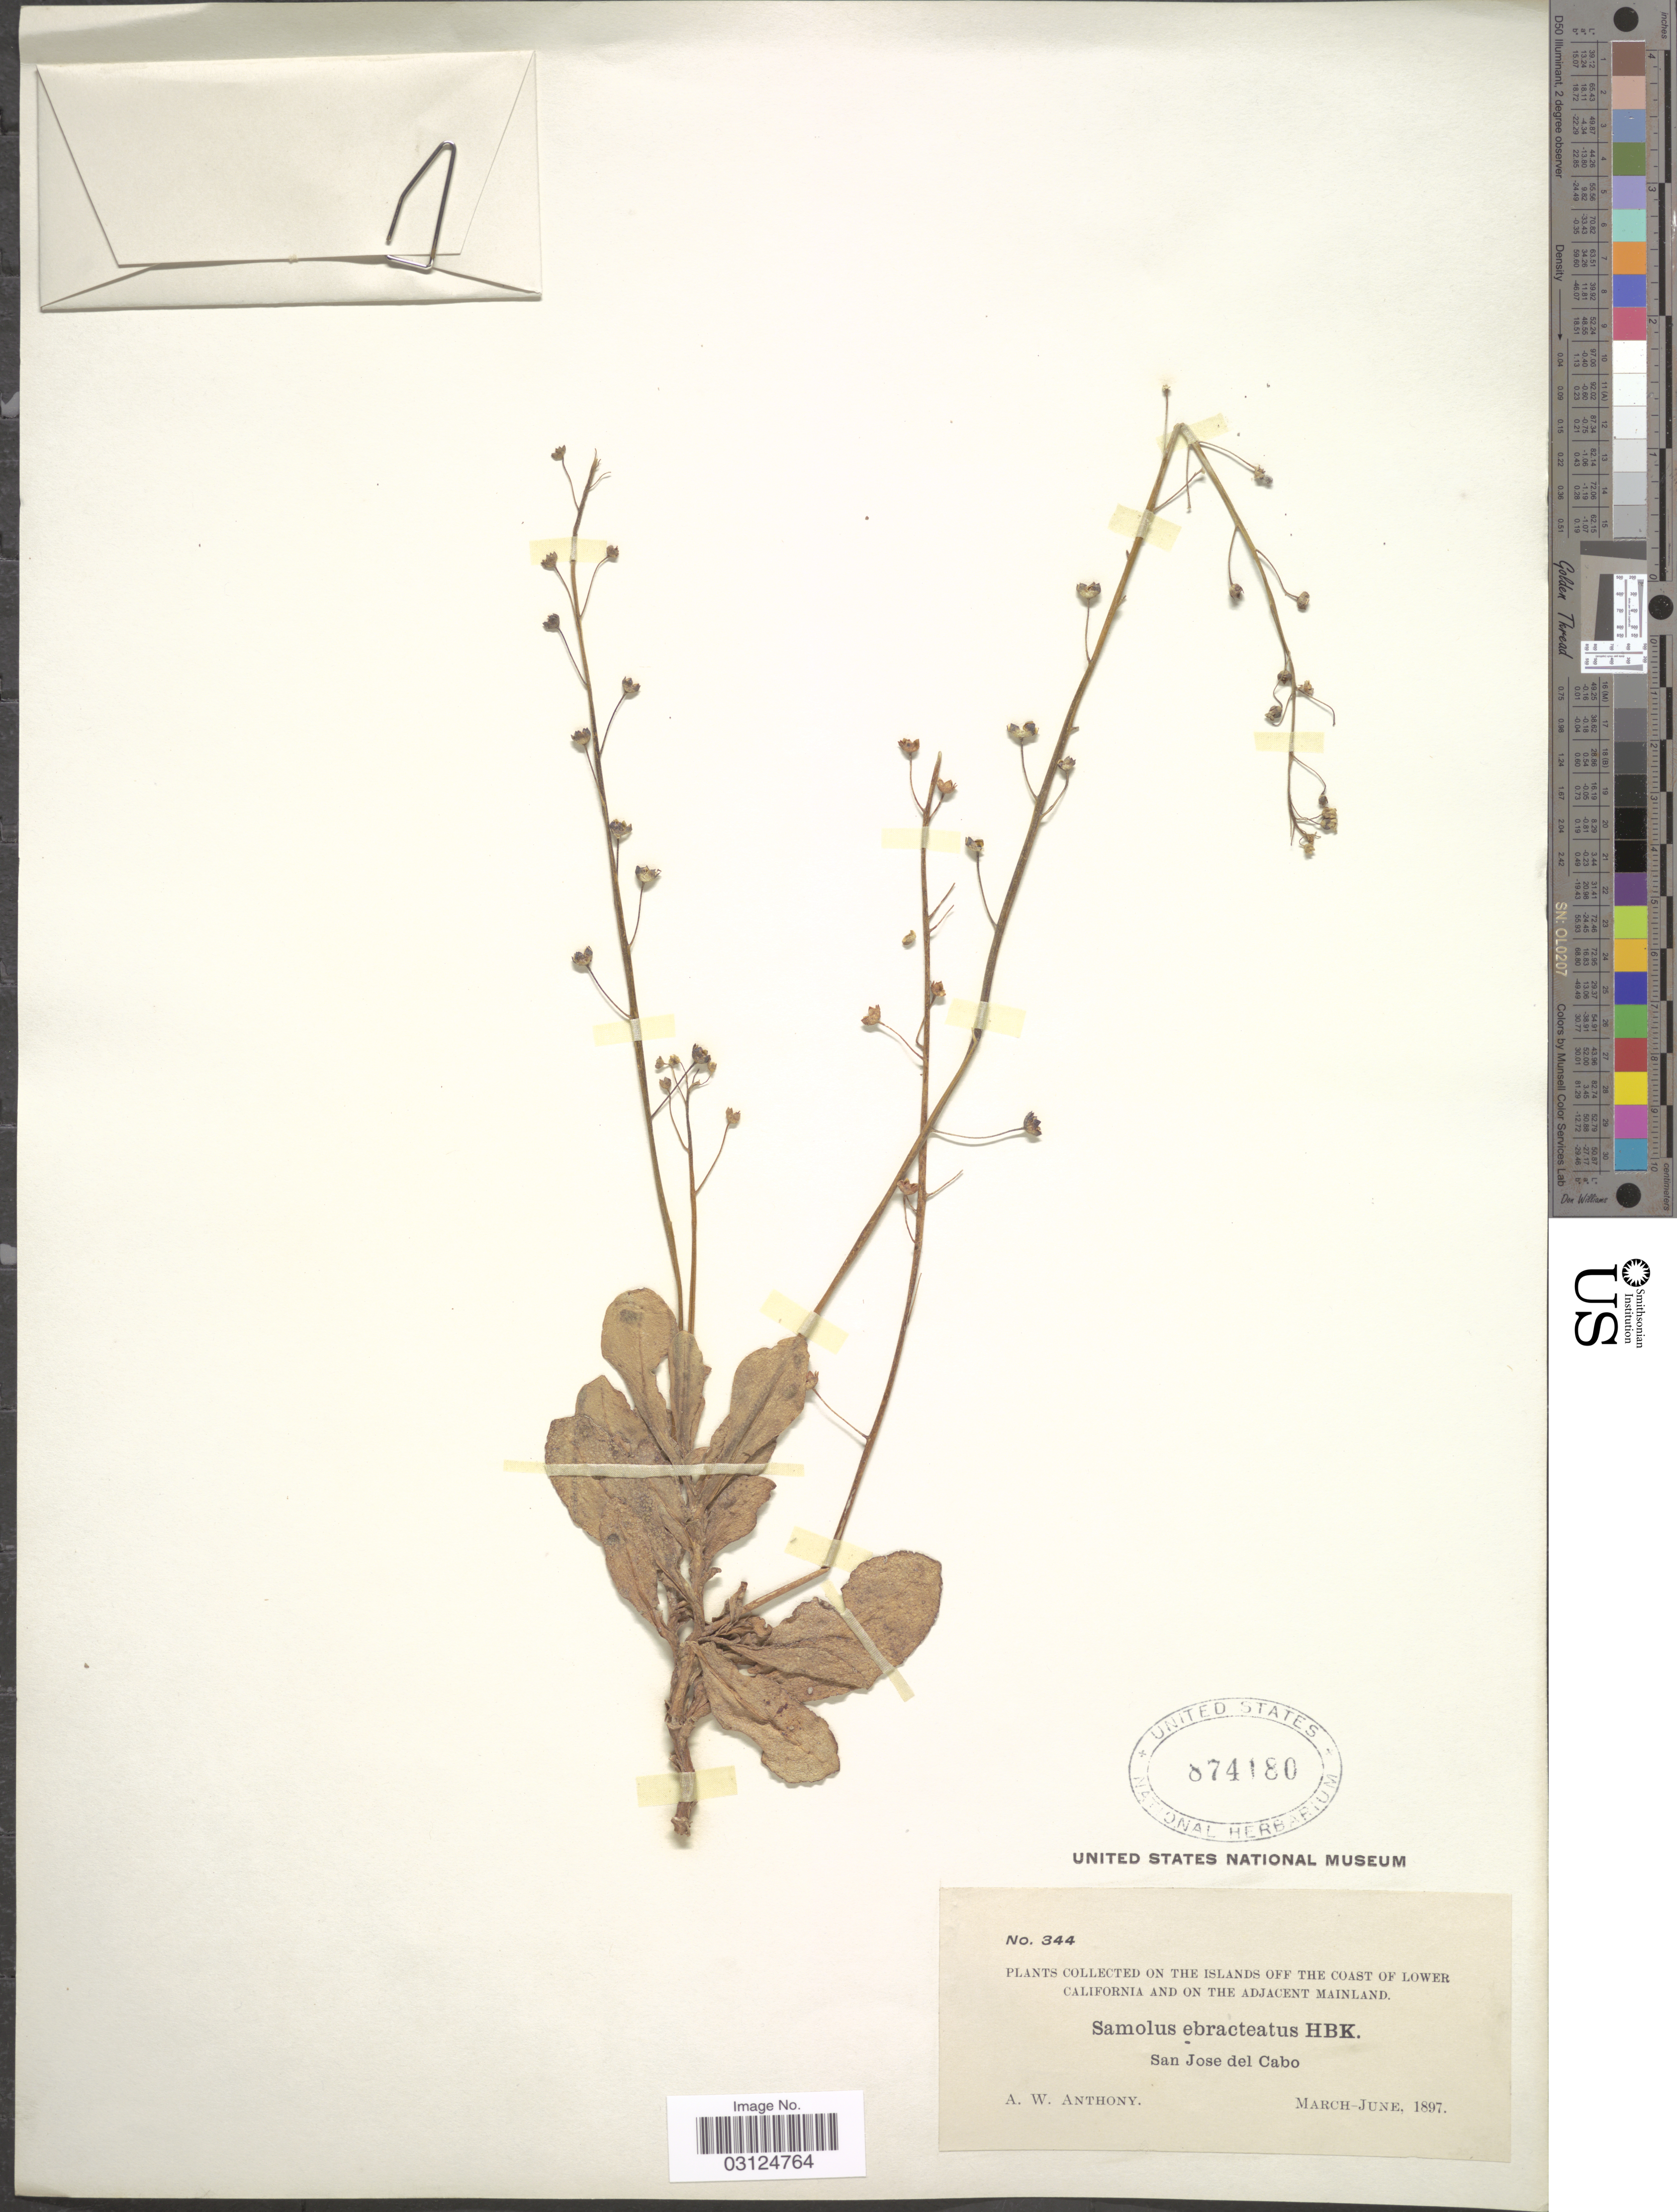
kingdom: Plantae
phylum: Tracheophyta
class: Magnoliopsida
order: Ericales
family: Primulaceae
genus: Samolus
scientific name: Samolus ebracteatus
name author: Kunth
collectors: A. W. Anthony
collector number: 344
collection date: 1897-03/1897-06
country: Mexico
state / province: Baja California Sur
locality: On the islands off the coast of Lower California and on the adjacent mainland. San Jose del Cabo.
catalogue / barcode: US 874180